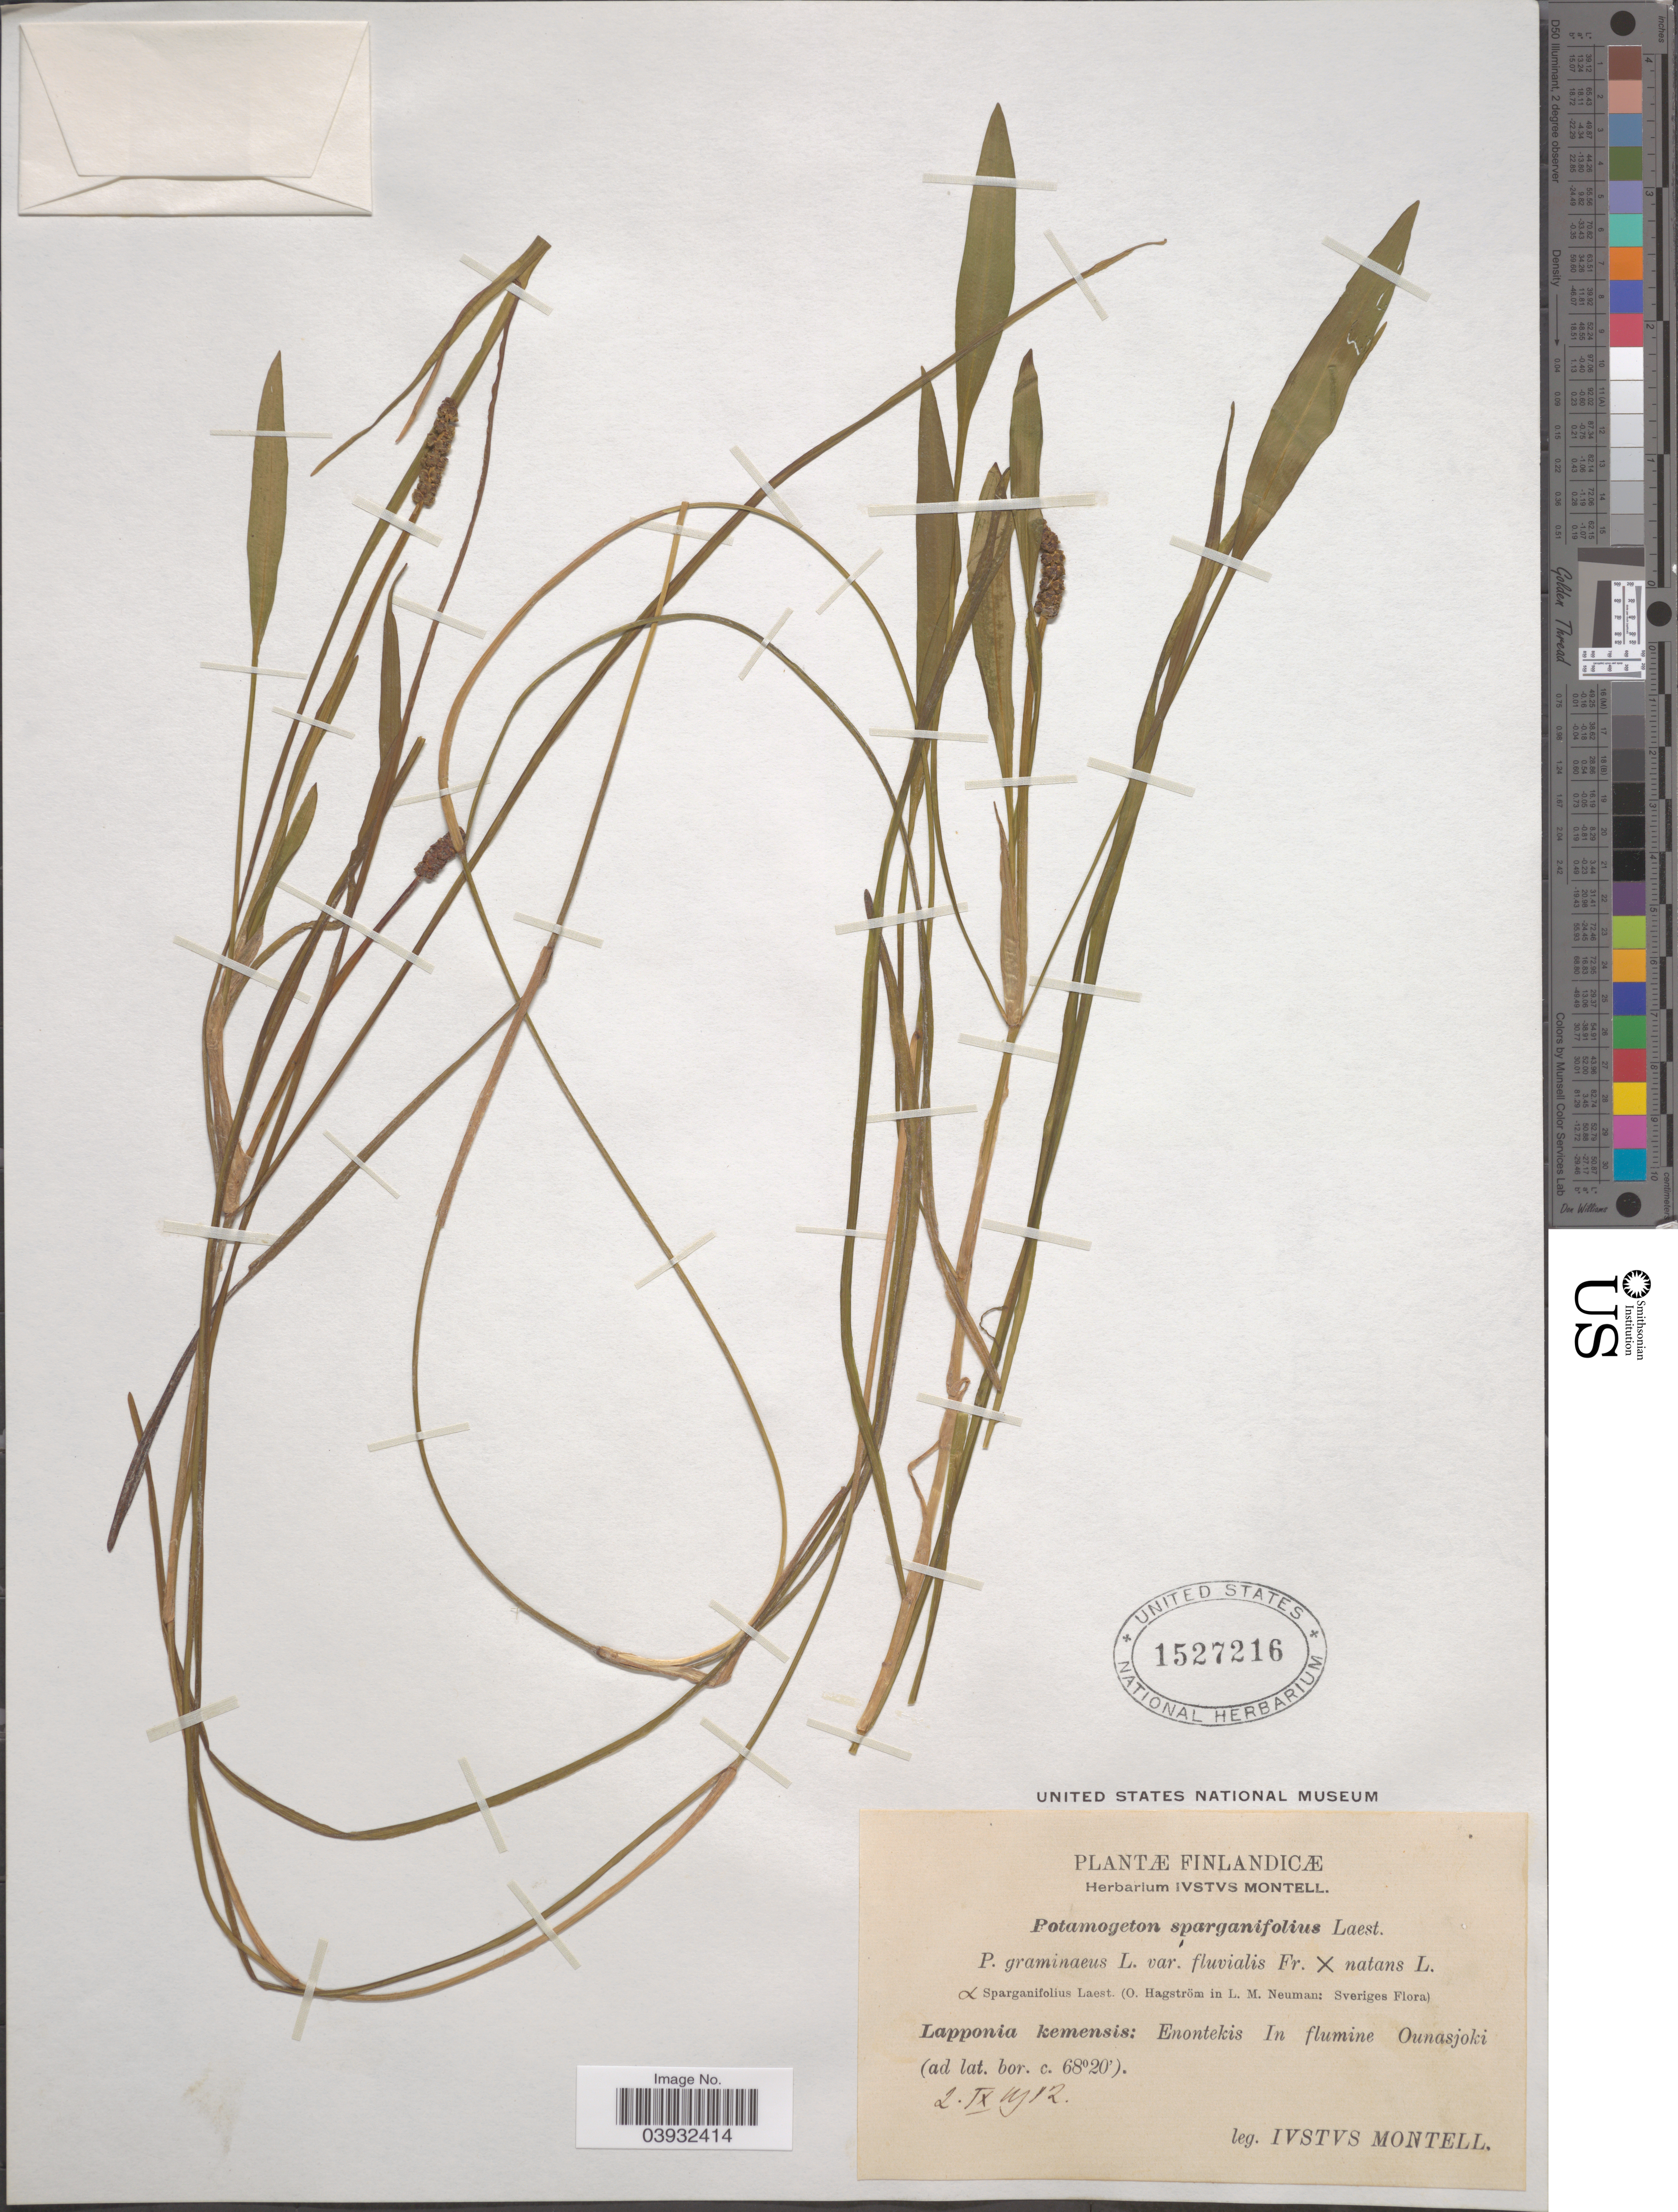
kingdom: Plantae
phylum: Tracheophyta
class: Liliopsida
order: Alismatales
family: Potamogetonaceae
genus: Potamogeton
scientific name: Potamogeton sparganiifolius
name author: Bab.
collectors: I. Montell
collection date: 1912-09-02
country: Finland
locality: Finlandicæ. Lapponia kemensis: Enontekis In flumine Ounasjoki.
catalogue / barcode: US 1527216